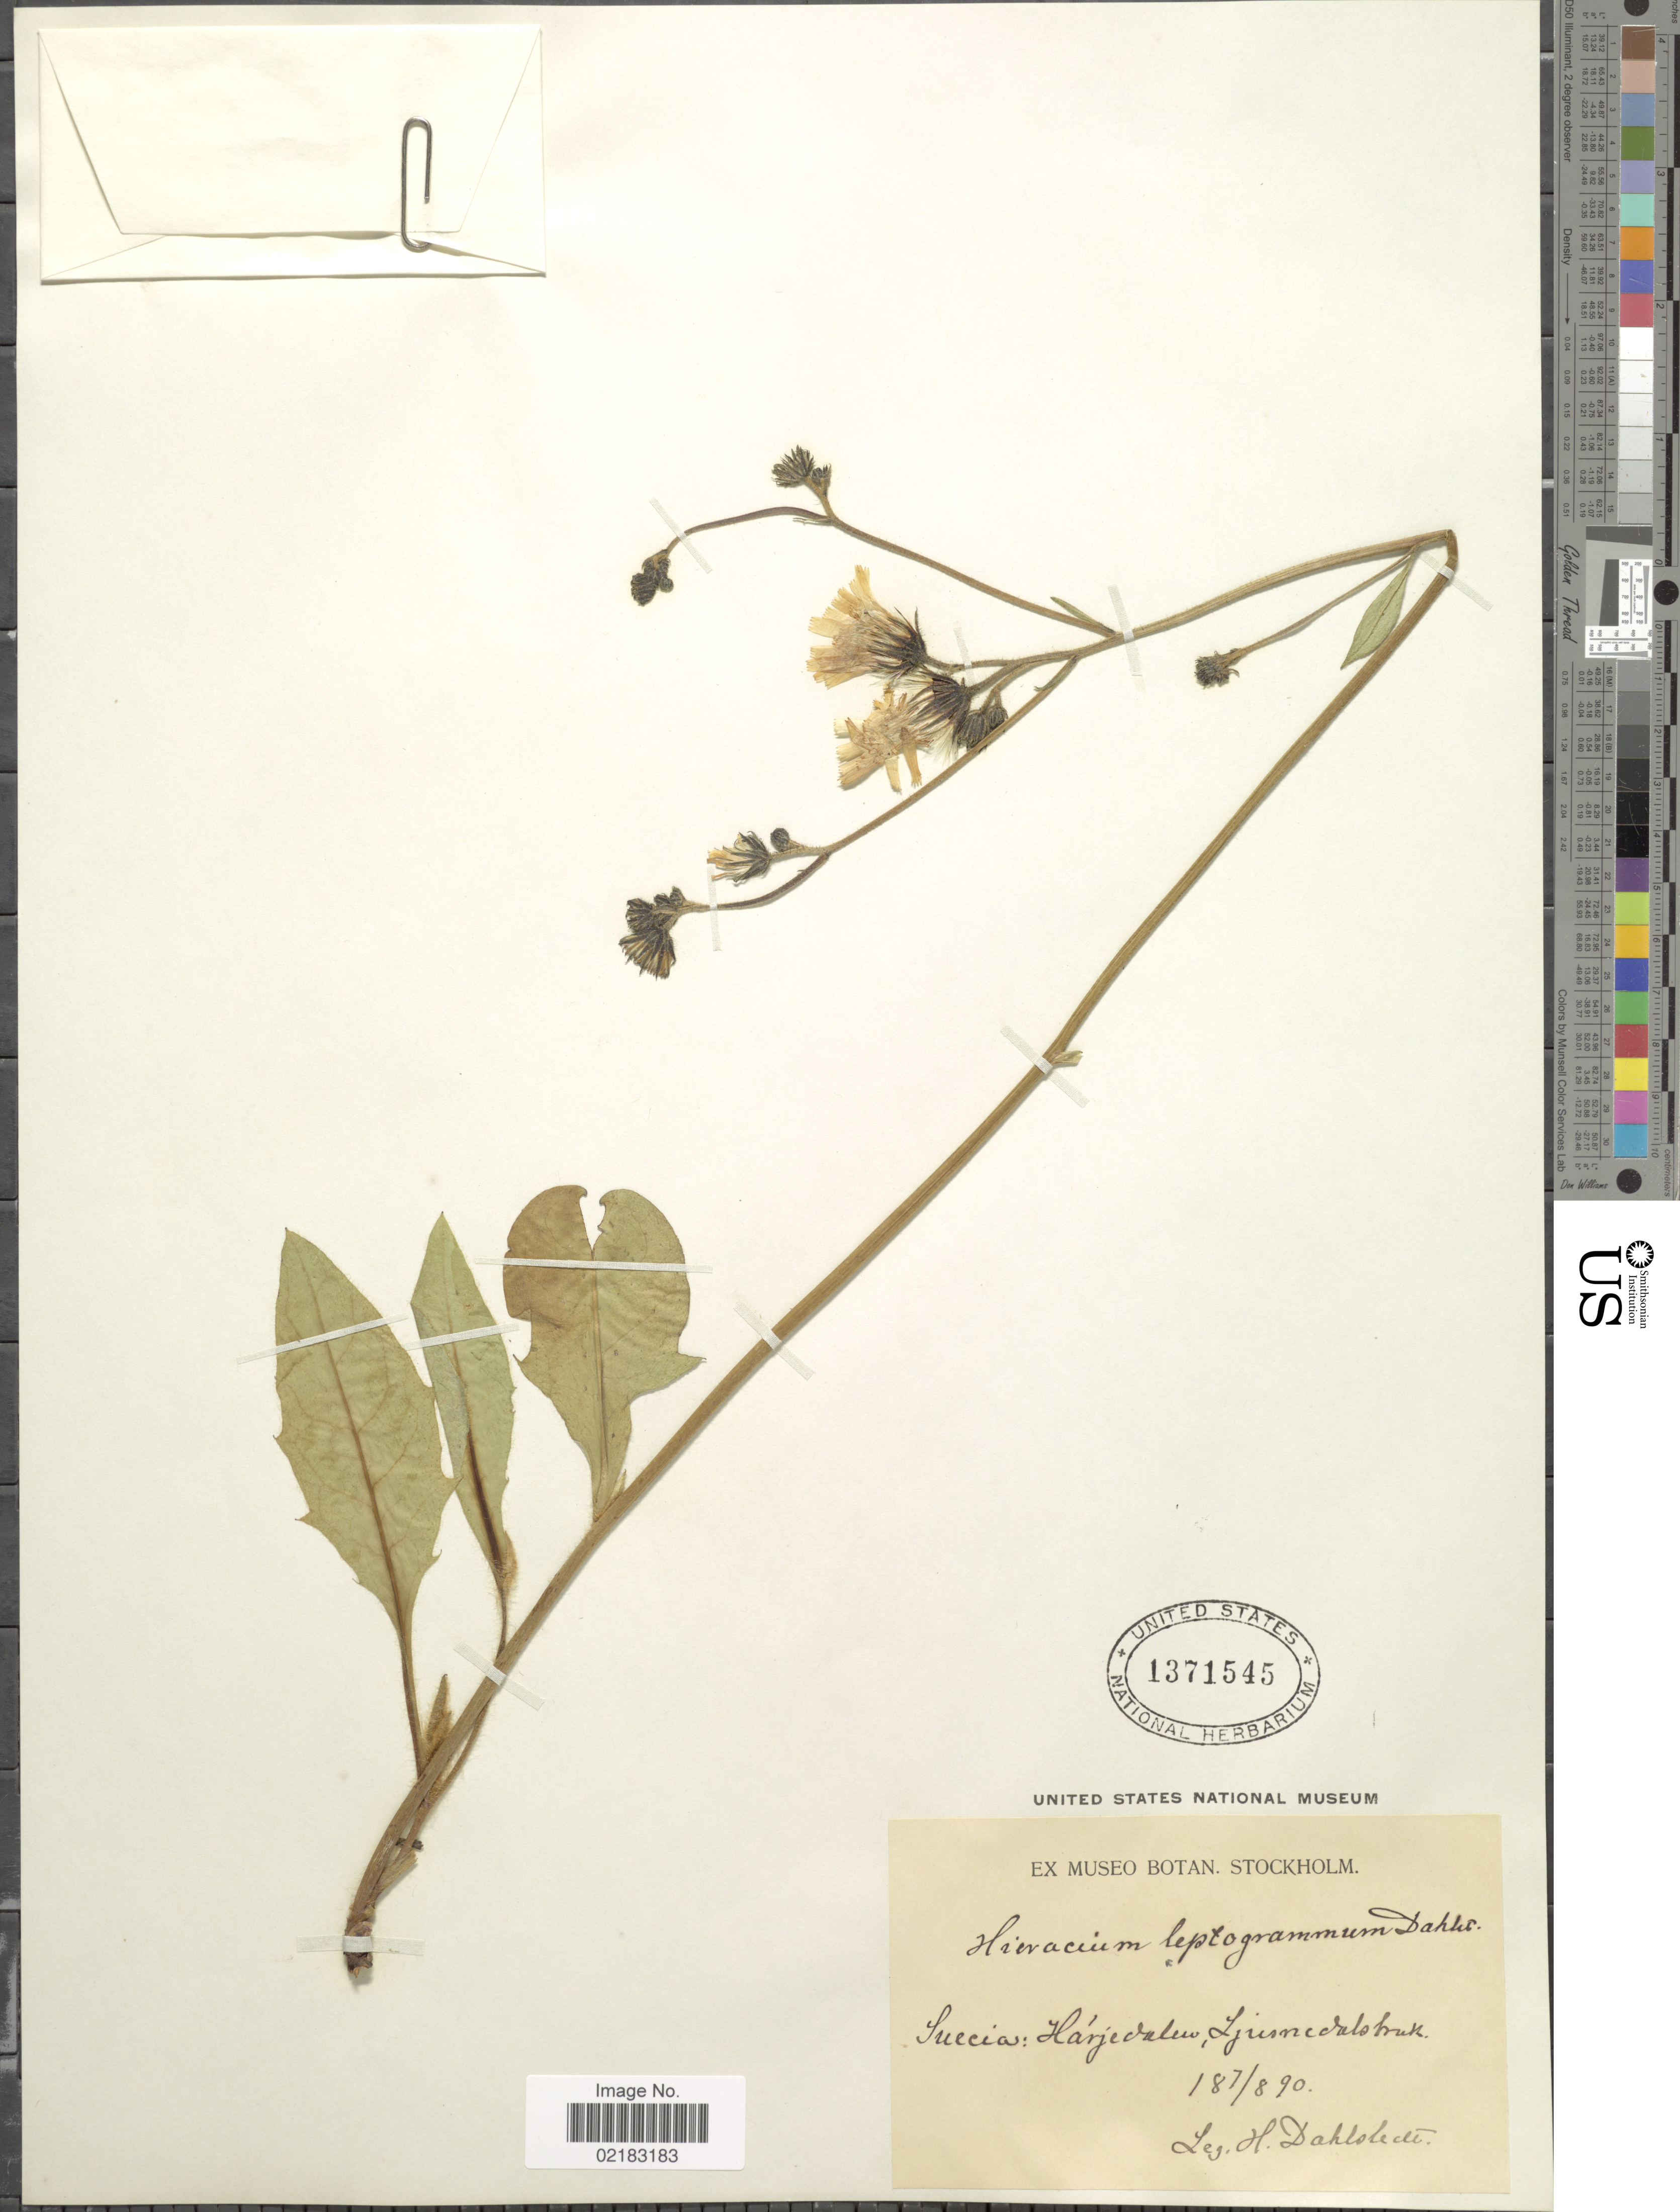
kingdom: Plantae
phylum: Tracheophyta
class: Magnoliopsida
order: Asterales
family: Asteraceae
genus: Hieracium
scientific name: Hieracium diaphanoides subsp. leptogrammum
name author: (Dahlst.) Zahn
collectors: H. G. Dahlstedt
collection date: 1890-08-07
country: Sweden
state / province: Jämtland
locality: Harjedalen, Ljusnedals bruk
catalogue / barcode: US 1371545